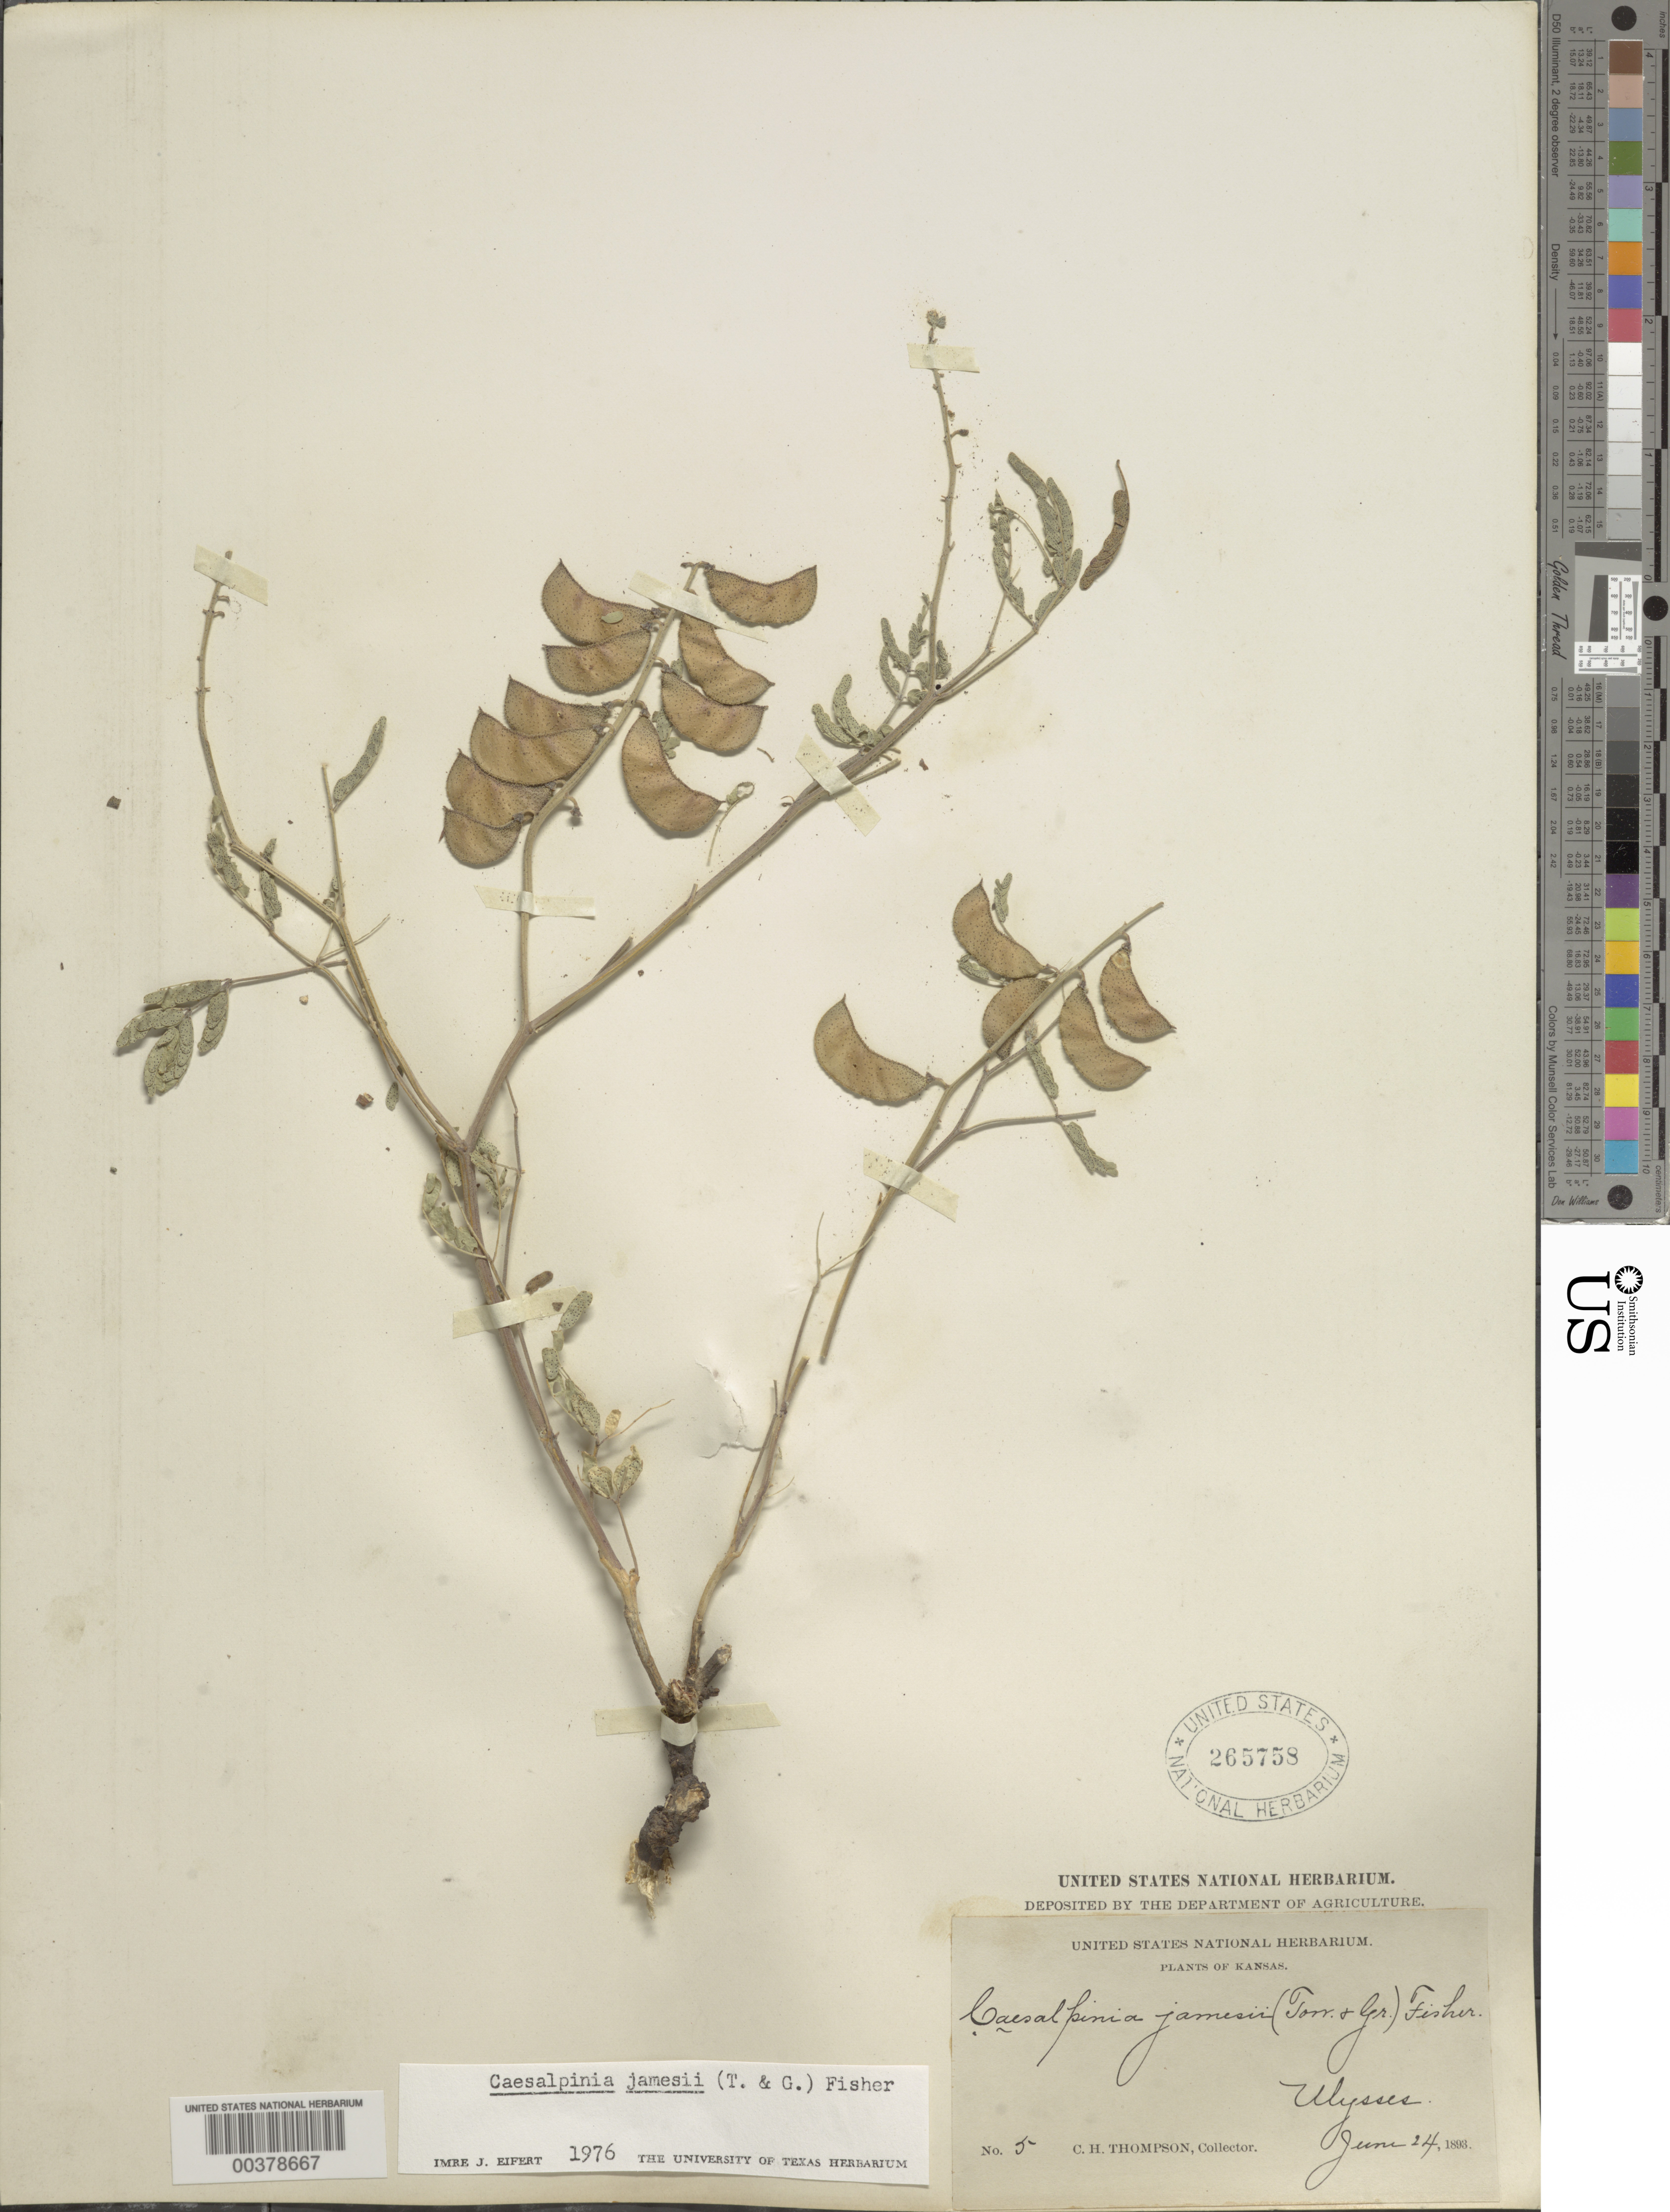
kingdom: Plantae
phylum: Tracheophyta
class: Magnoliopsida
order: Fabales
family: Fabaceae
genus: Pomaria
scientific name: Pomaria jamesii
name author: (Torr. & A. Gray) Walp.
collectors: C. H. Thompson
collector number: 5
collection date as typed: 24 Jun 1893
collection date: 1893-06-24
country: United States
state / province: Kansas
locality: Ulysses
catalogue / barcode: US 265758